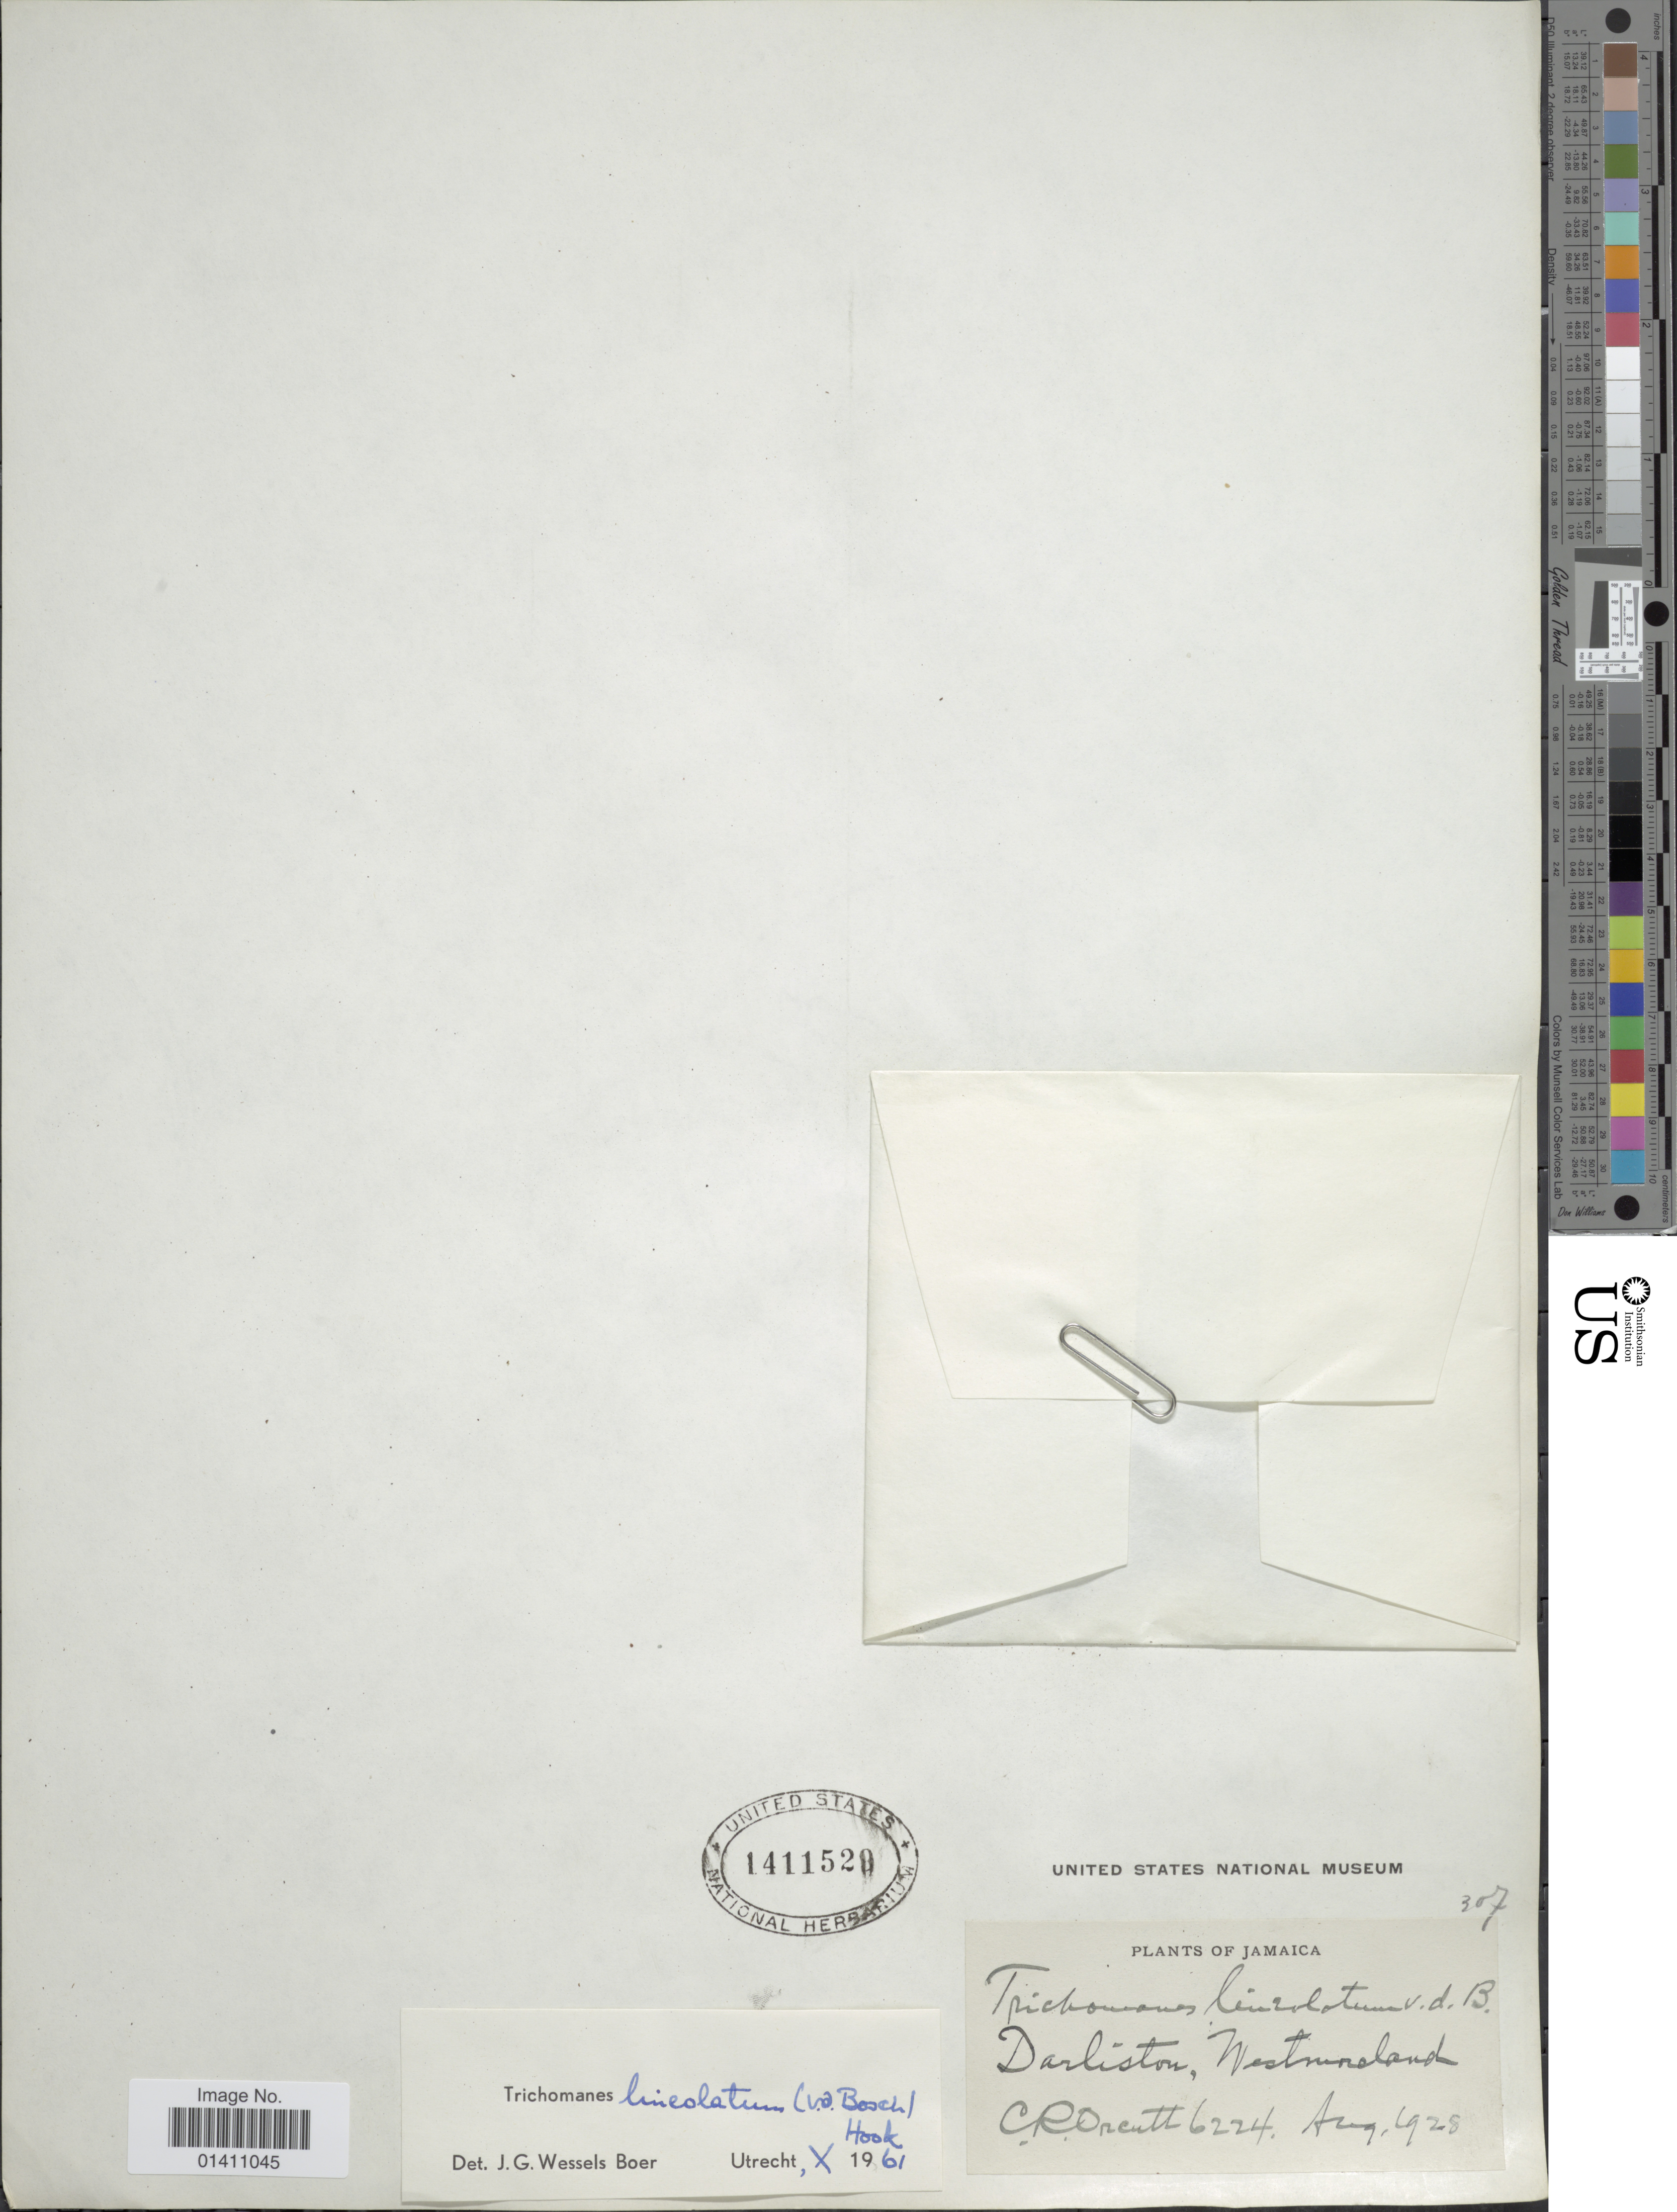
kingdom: Plantae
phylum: Tracheophyta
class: Polypodiopsida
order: Hymenophyllales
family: Hymenophyllaceae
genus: Didymoglossum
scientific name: Didymoglossum lineolatum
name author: Bosch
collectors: C. R. Orcutt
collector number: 307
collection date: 1928-08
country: Jamaica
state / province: Westmoreland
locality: Darliston, Westmoreland.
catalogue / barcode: US 1411529